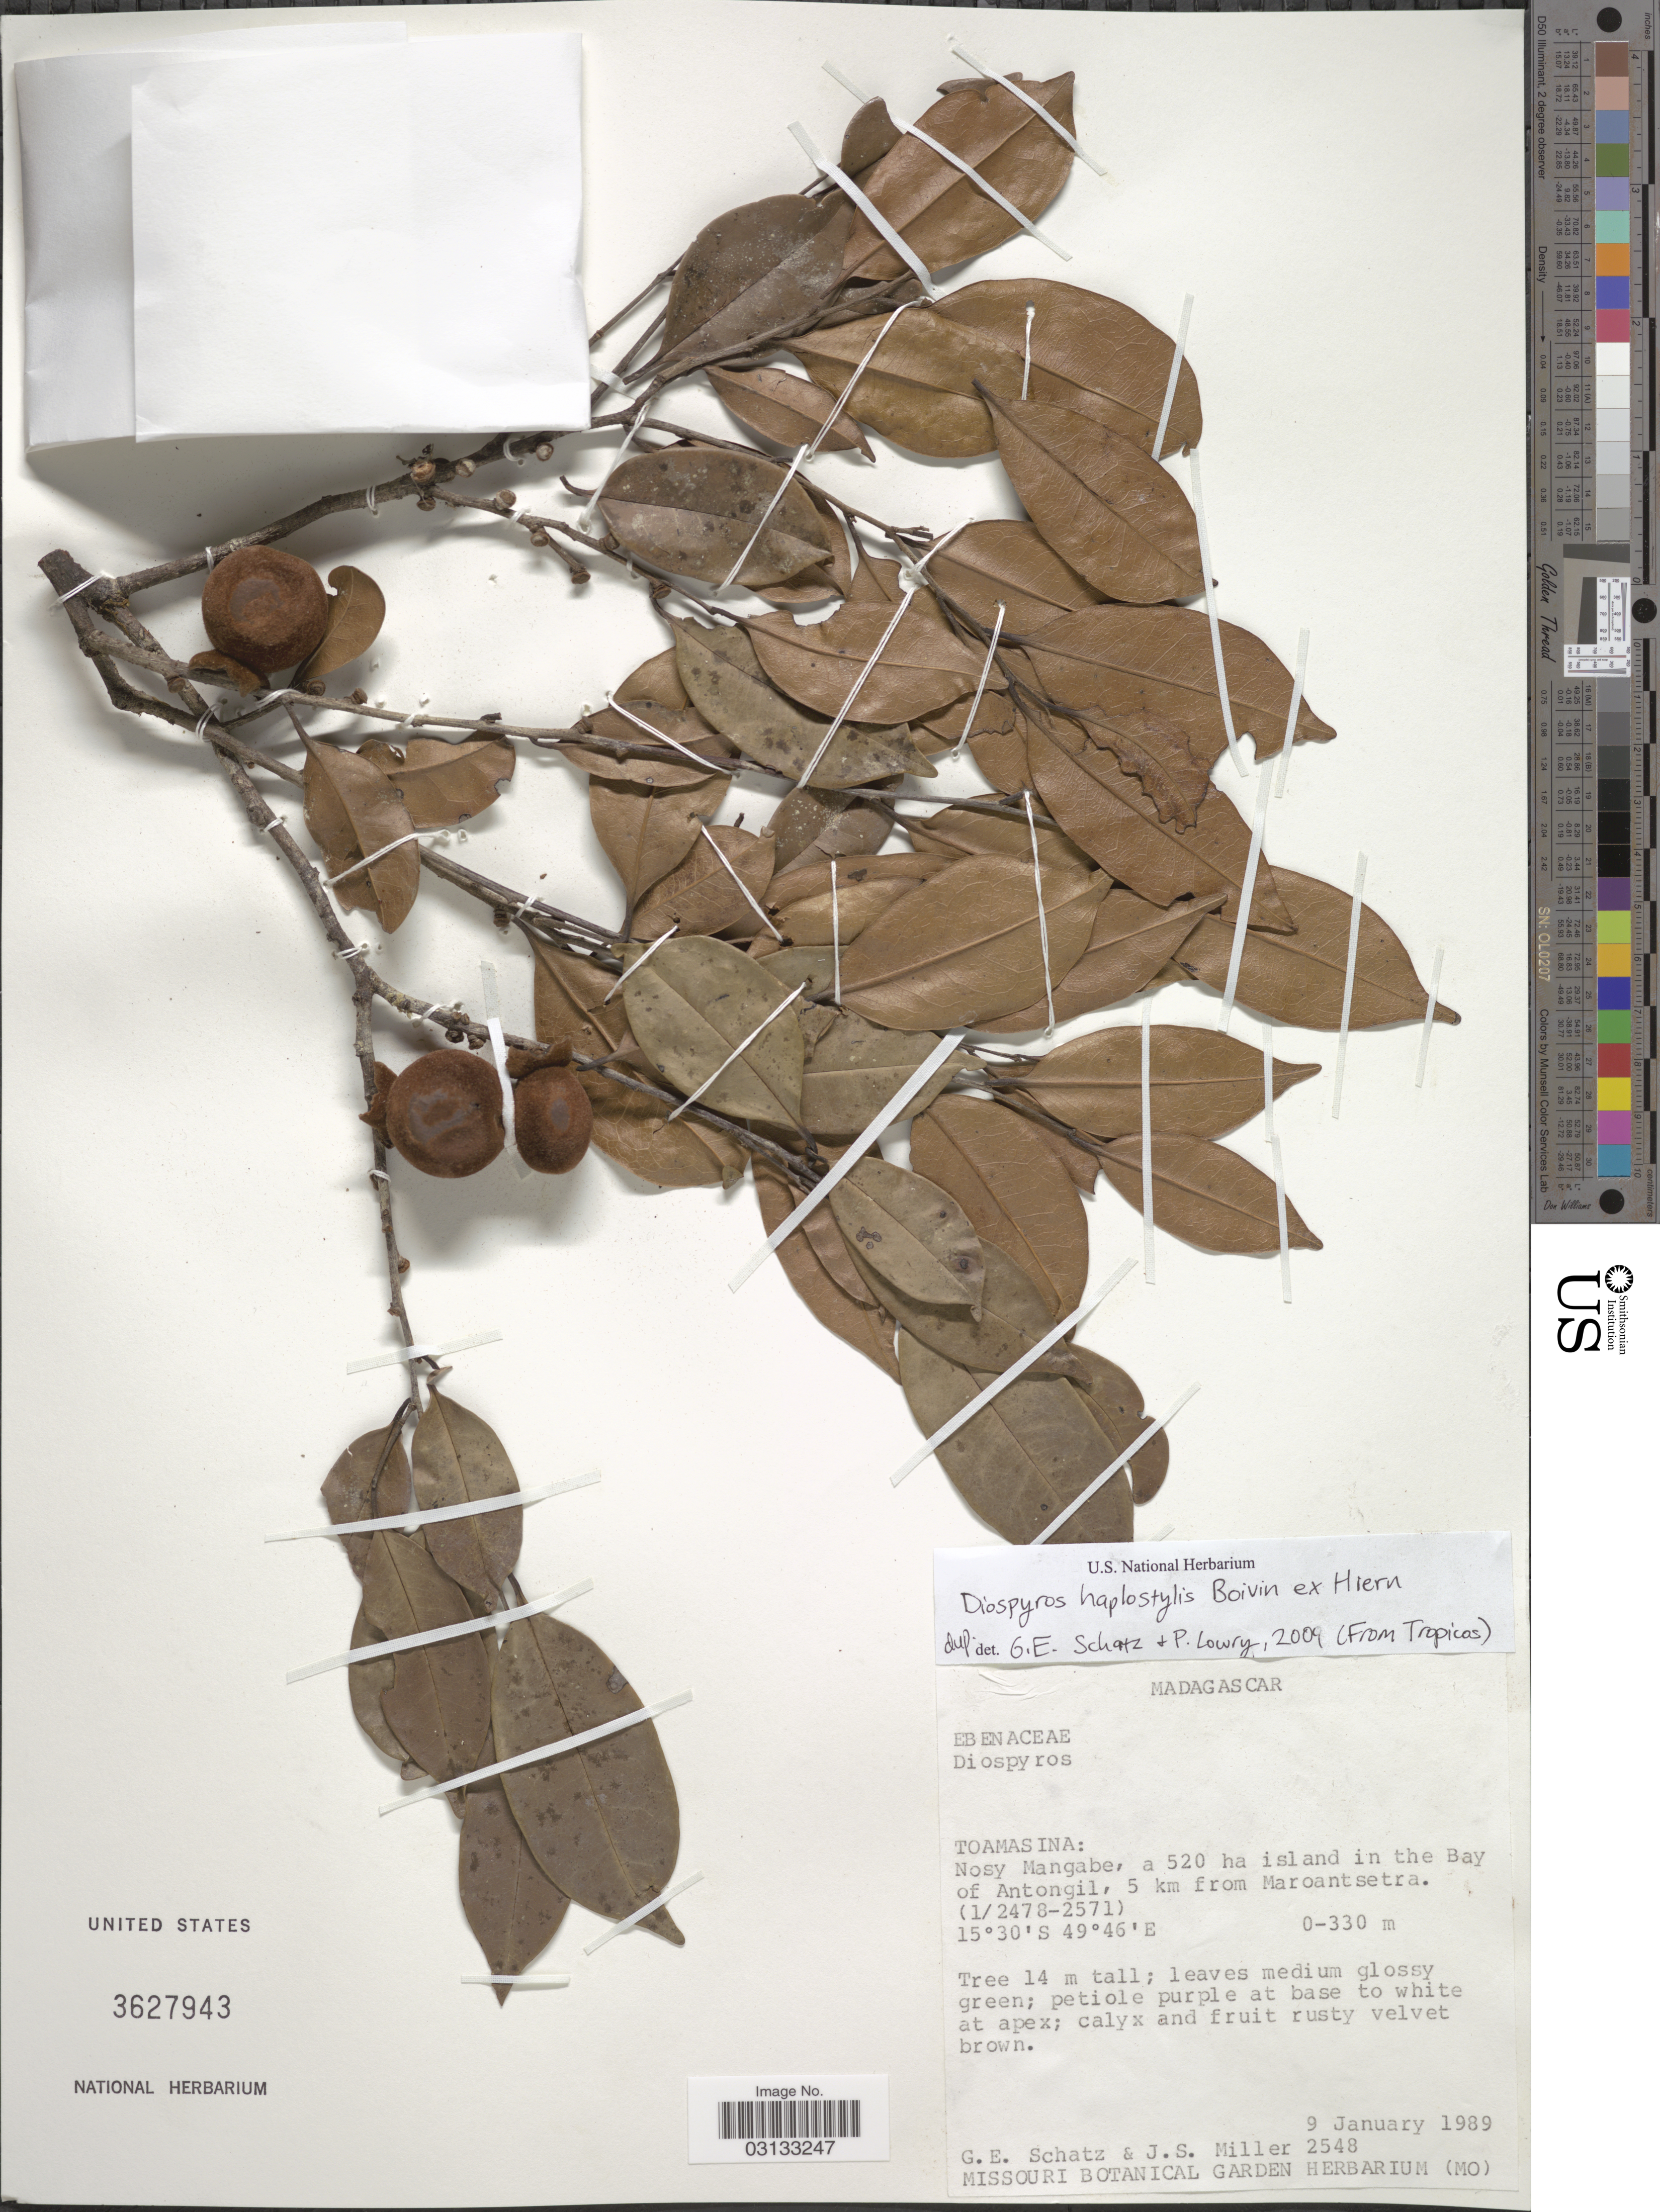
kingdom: Plantae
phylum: Tracheophyta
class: Magnoliopsida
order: Ericales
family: Ebenaceae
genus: Diospyros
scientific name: Diospyros haplostylis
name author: Boivin ex Hiern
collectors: G. Schatz & J. S. Miller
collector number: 2548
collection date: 1989-01-09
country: Madagascar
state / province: Analanjirofo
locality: Nosy Mangabe, a 520 ha island in the Bay of Antongil, 5 km from Maroantsetra. (1/2478-2571).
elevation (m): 0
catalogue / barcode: US 3627943